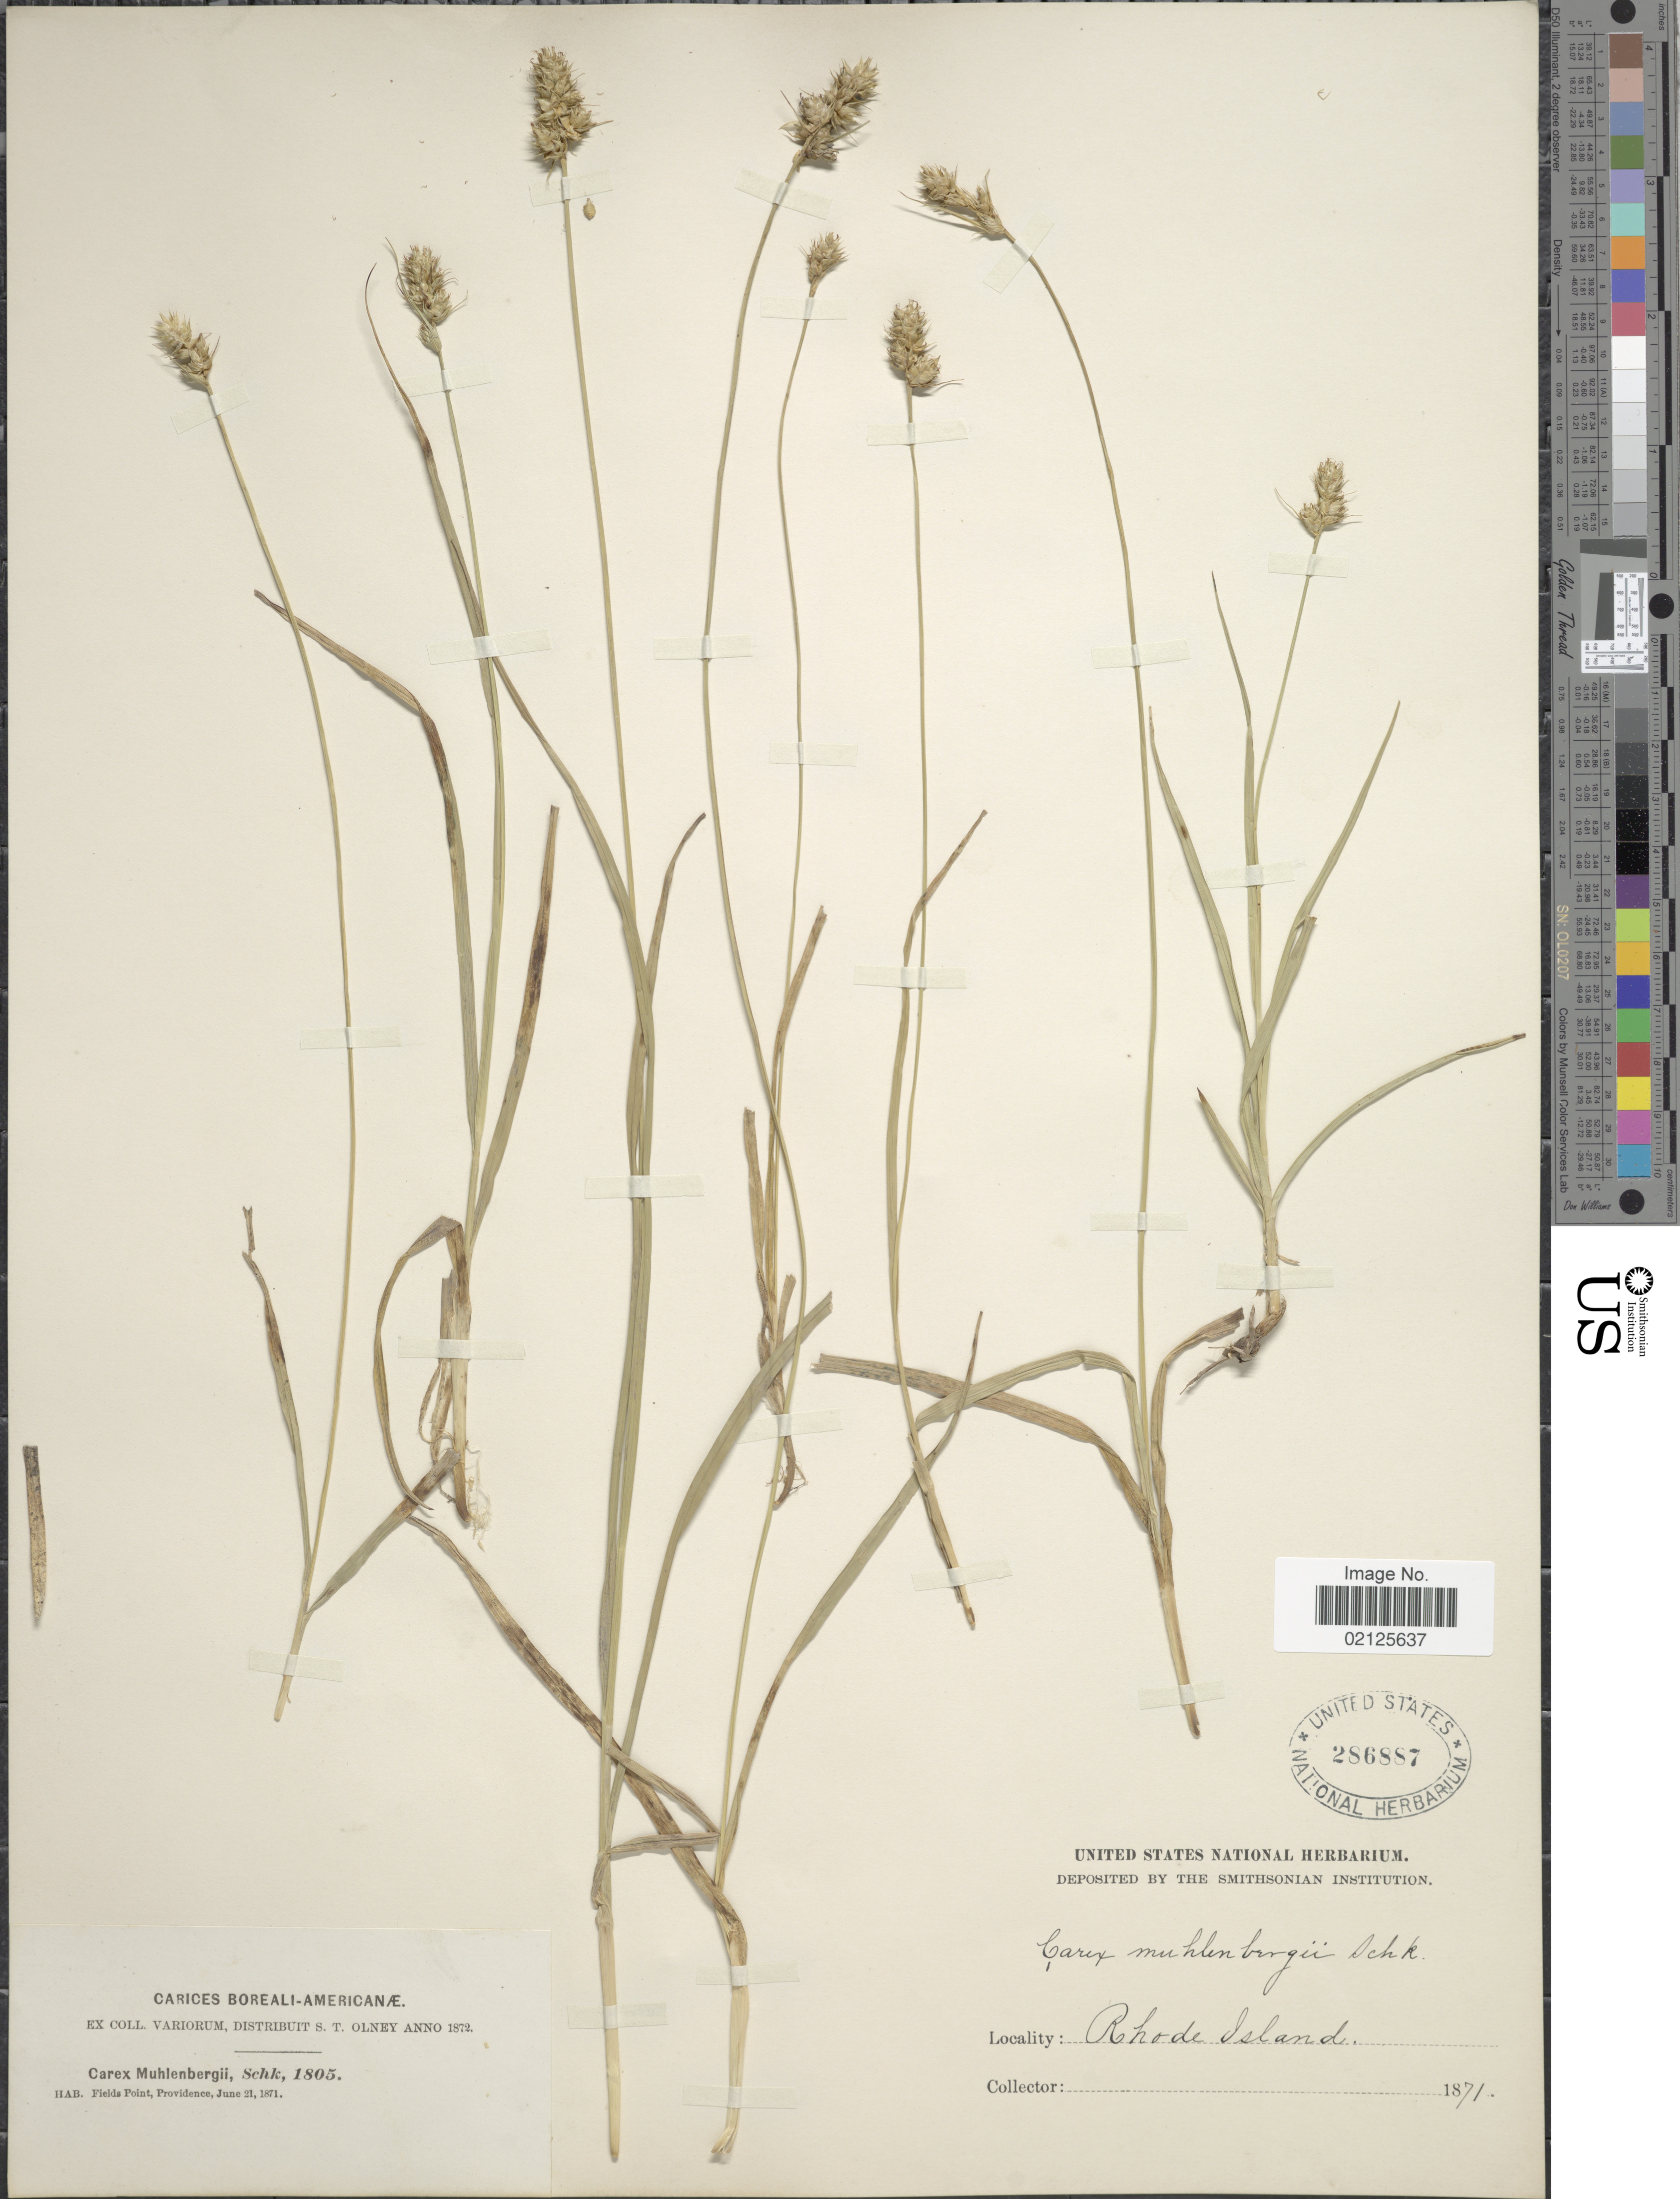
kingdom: Plantae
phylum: Tracheophyta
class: Liliopsida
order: Poales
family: Cyperaceae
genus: Carex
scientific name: Carex muehlenbergii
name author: Willd.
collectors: S. Olney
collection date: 1871-06-21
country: United States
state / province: Rhode Island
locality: Carices Boreali-Americanæ, Fields Point, Providence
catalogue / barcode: US 286887